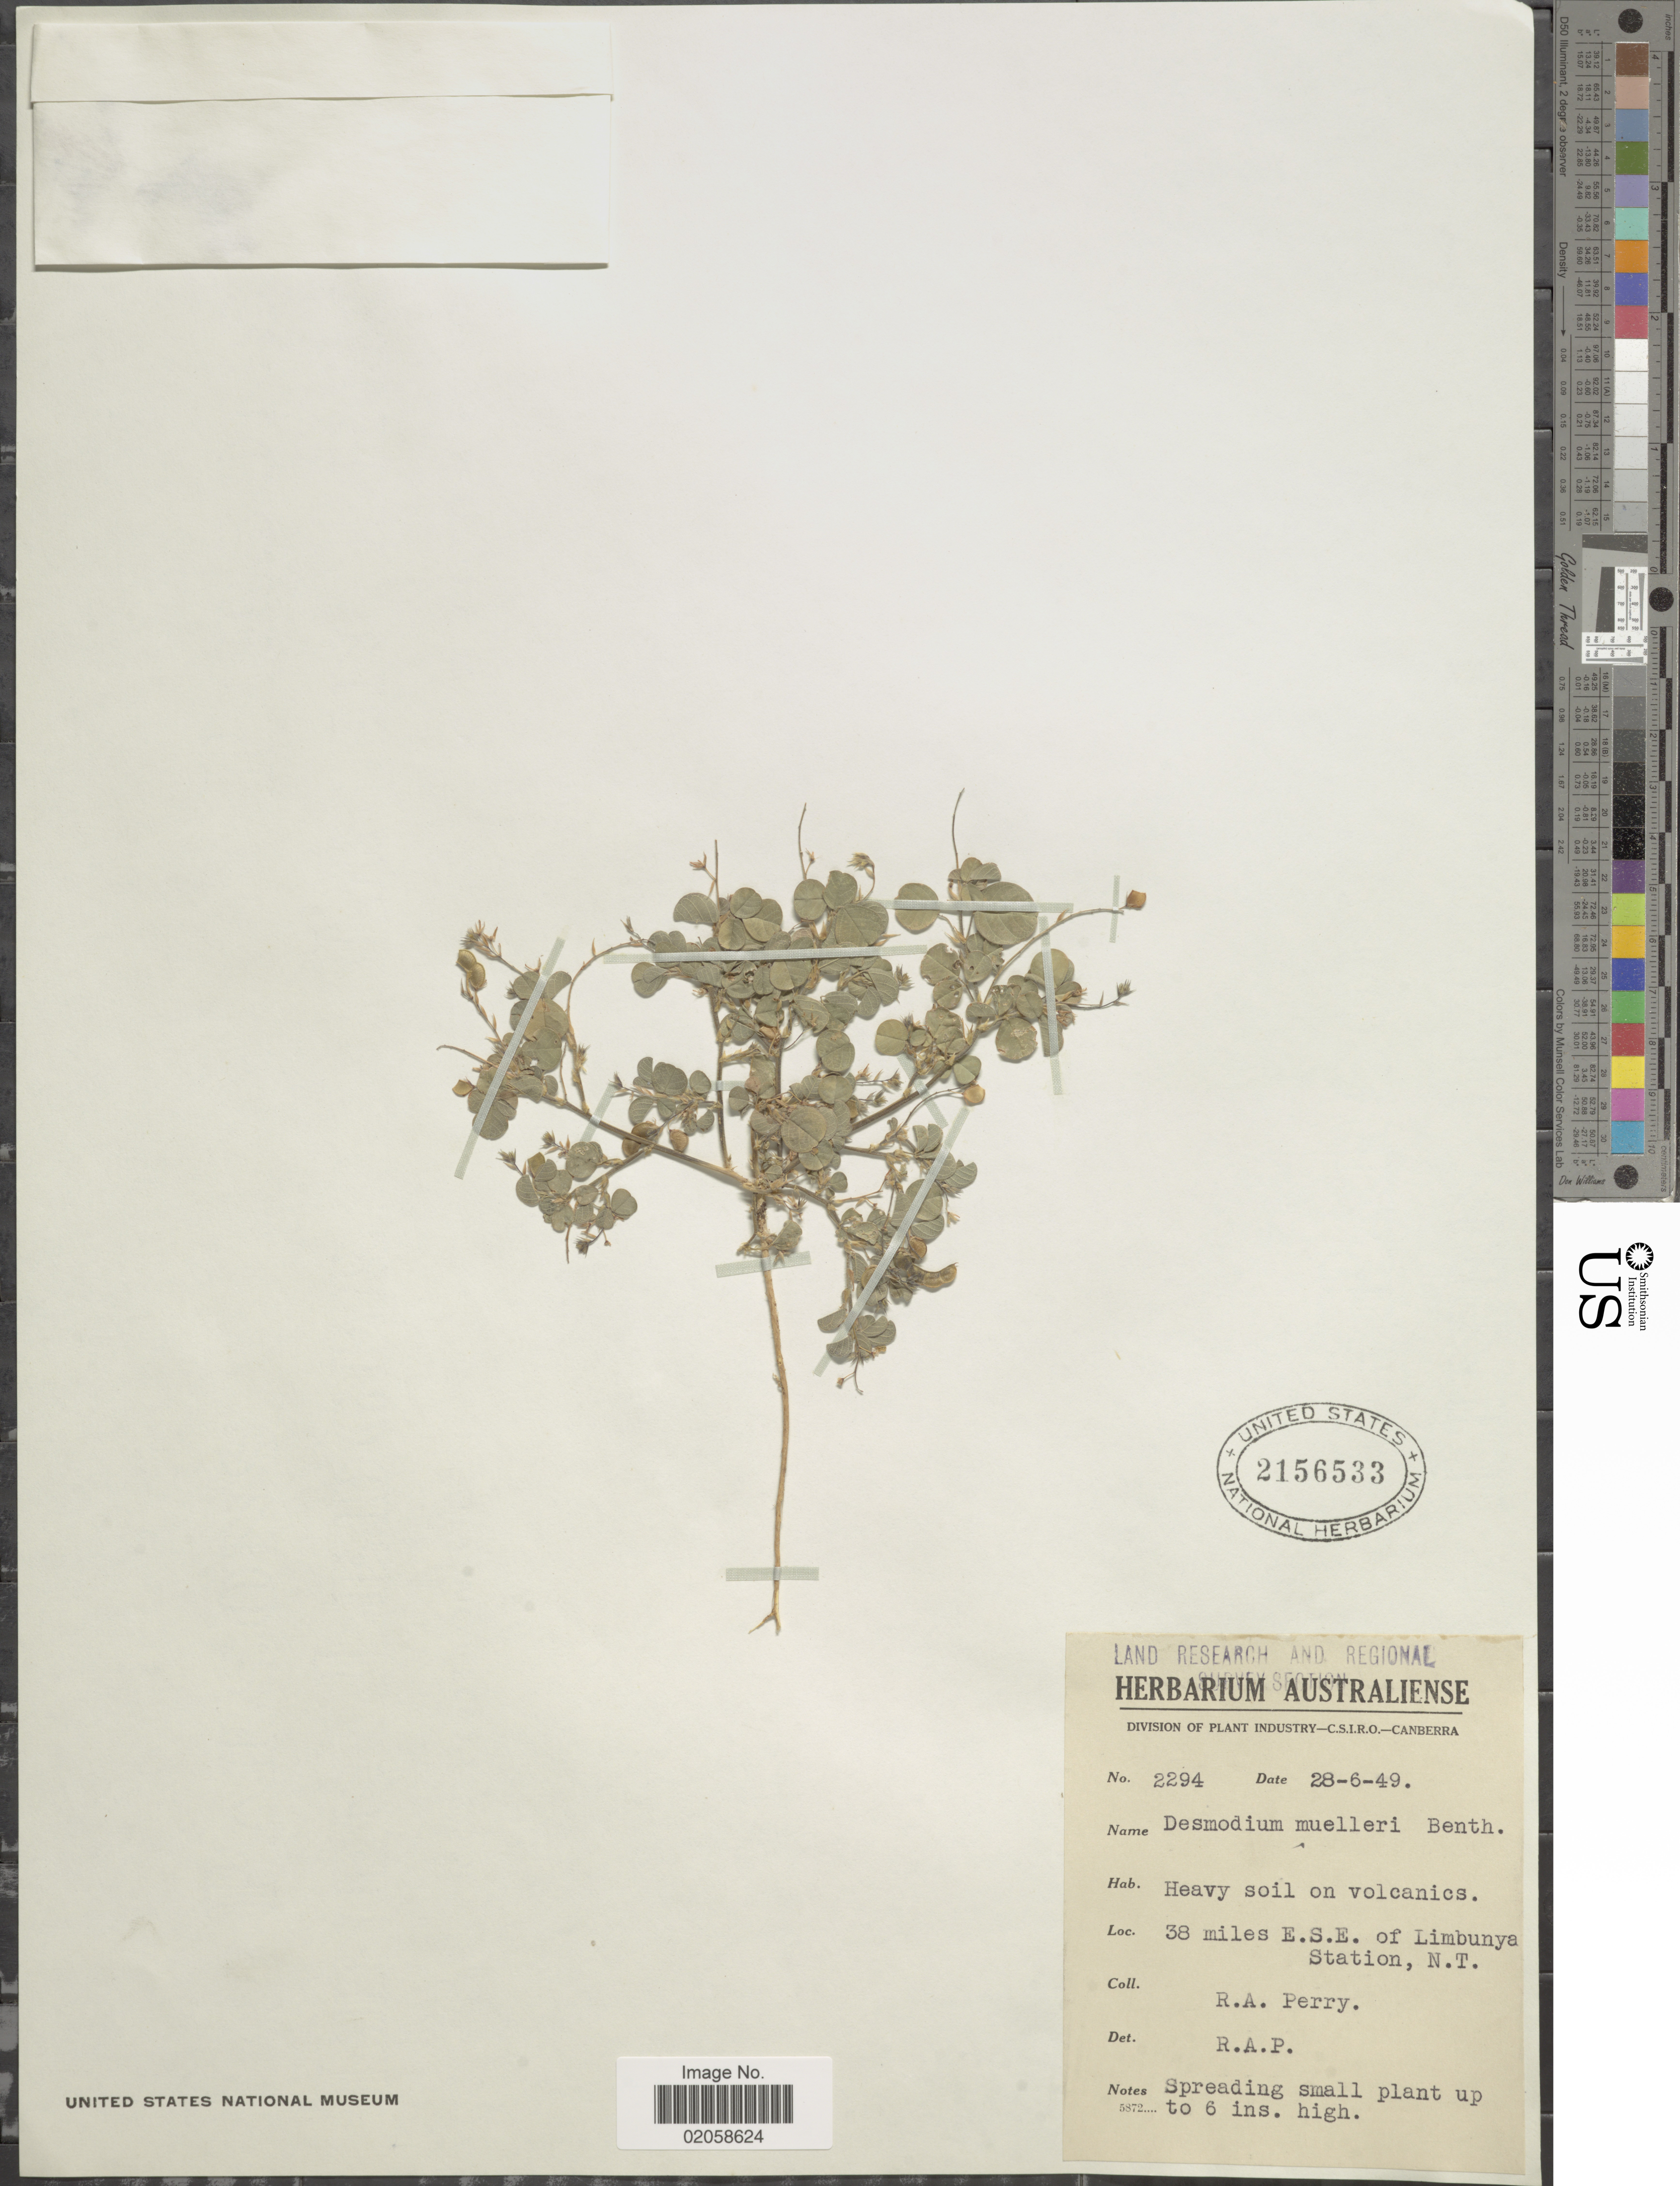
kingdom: Plantae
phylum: Tracheophyta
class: Magnoliopsida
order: Fabales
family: Fabaceae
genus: Grona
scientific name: Grona hannii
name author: (Schindl.) H. Ohashi & K. Ohashi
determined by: Curtis, A.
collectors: Perry, R. A.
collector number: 2294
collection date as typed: Transcribed d/m/y: 28/6/49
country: Australia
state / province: Northern Territory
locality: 38 miles E. S. E. of Limbunya Station, N. T.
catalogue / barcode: US 2156533